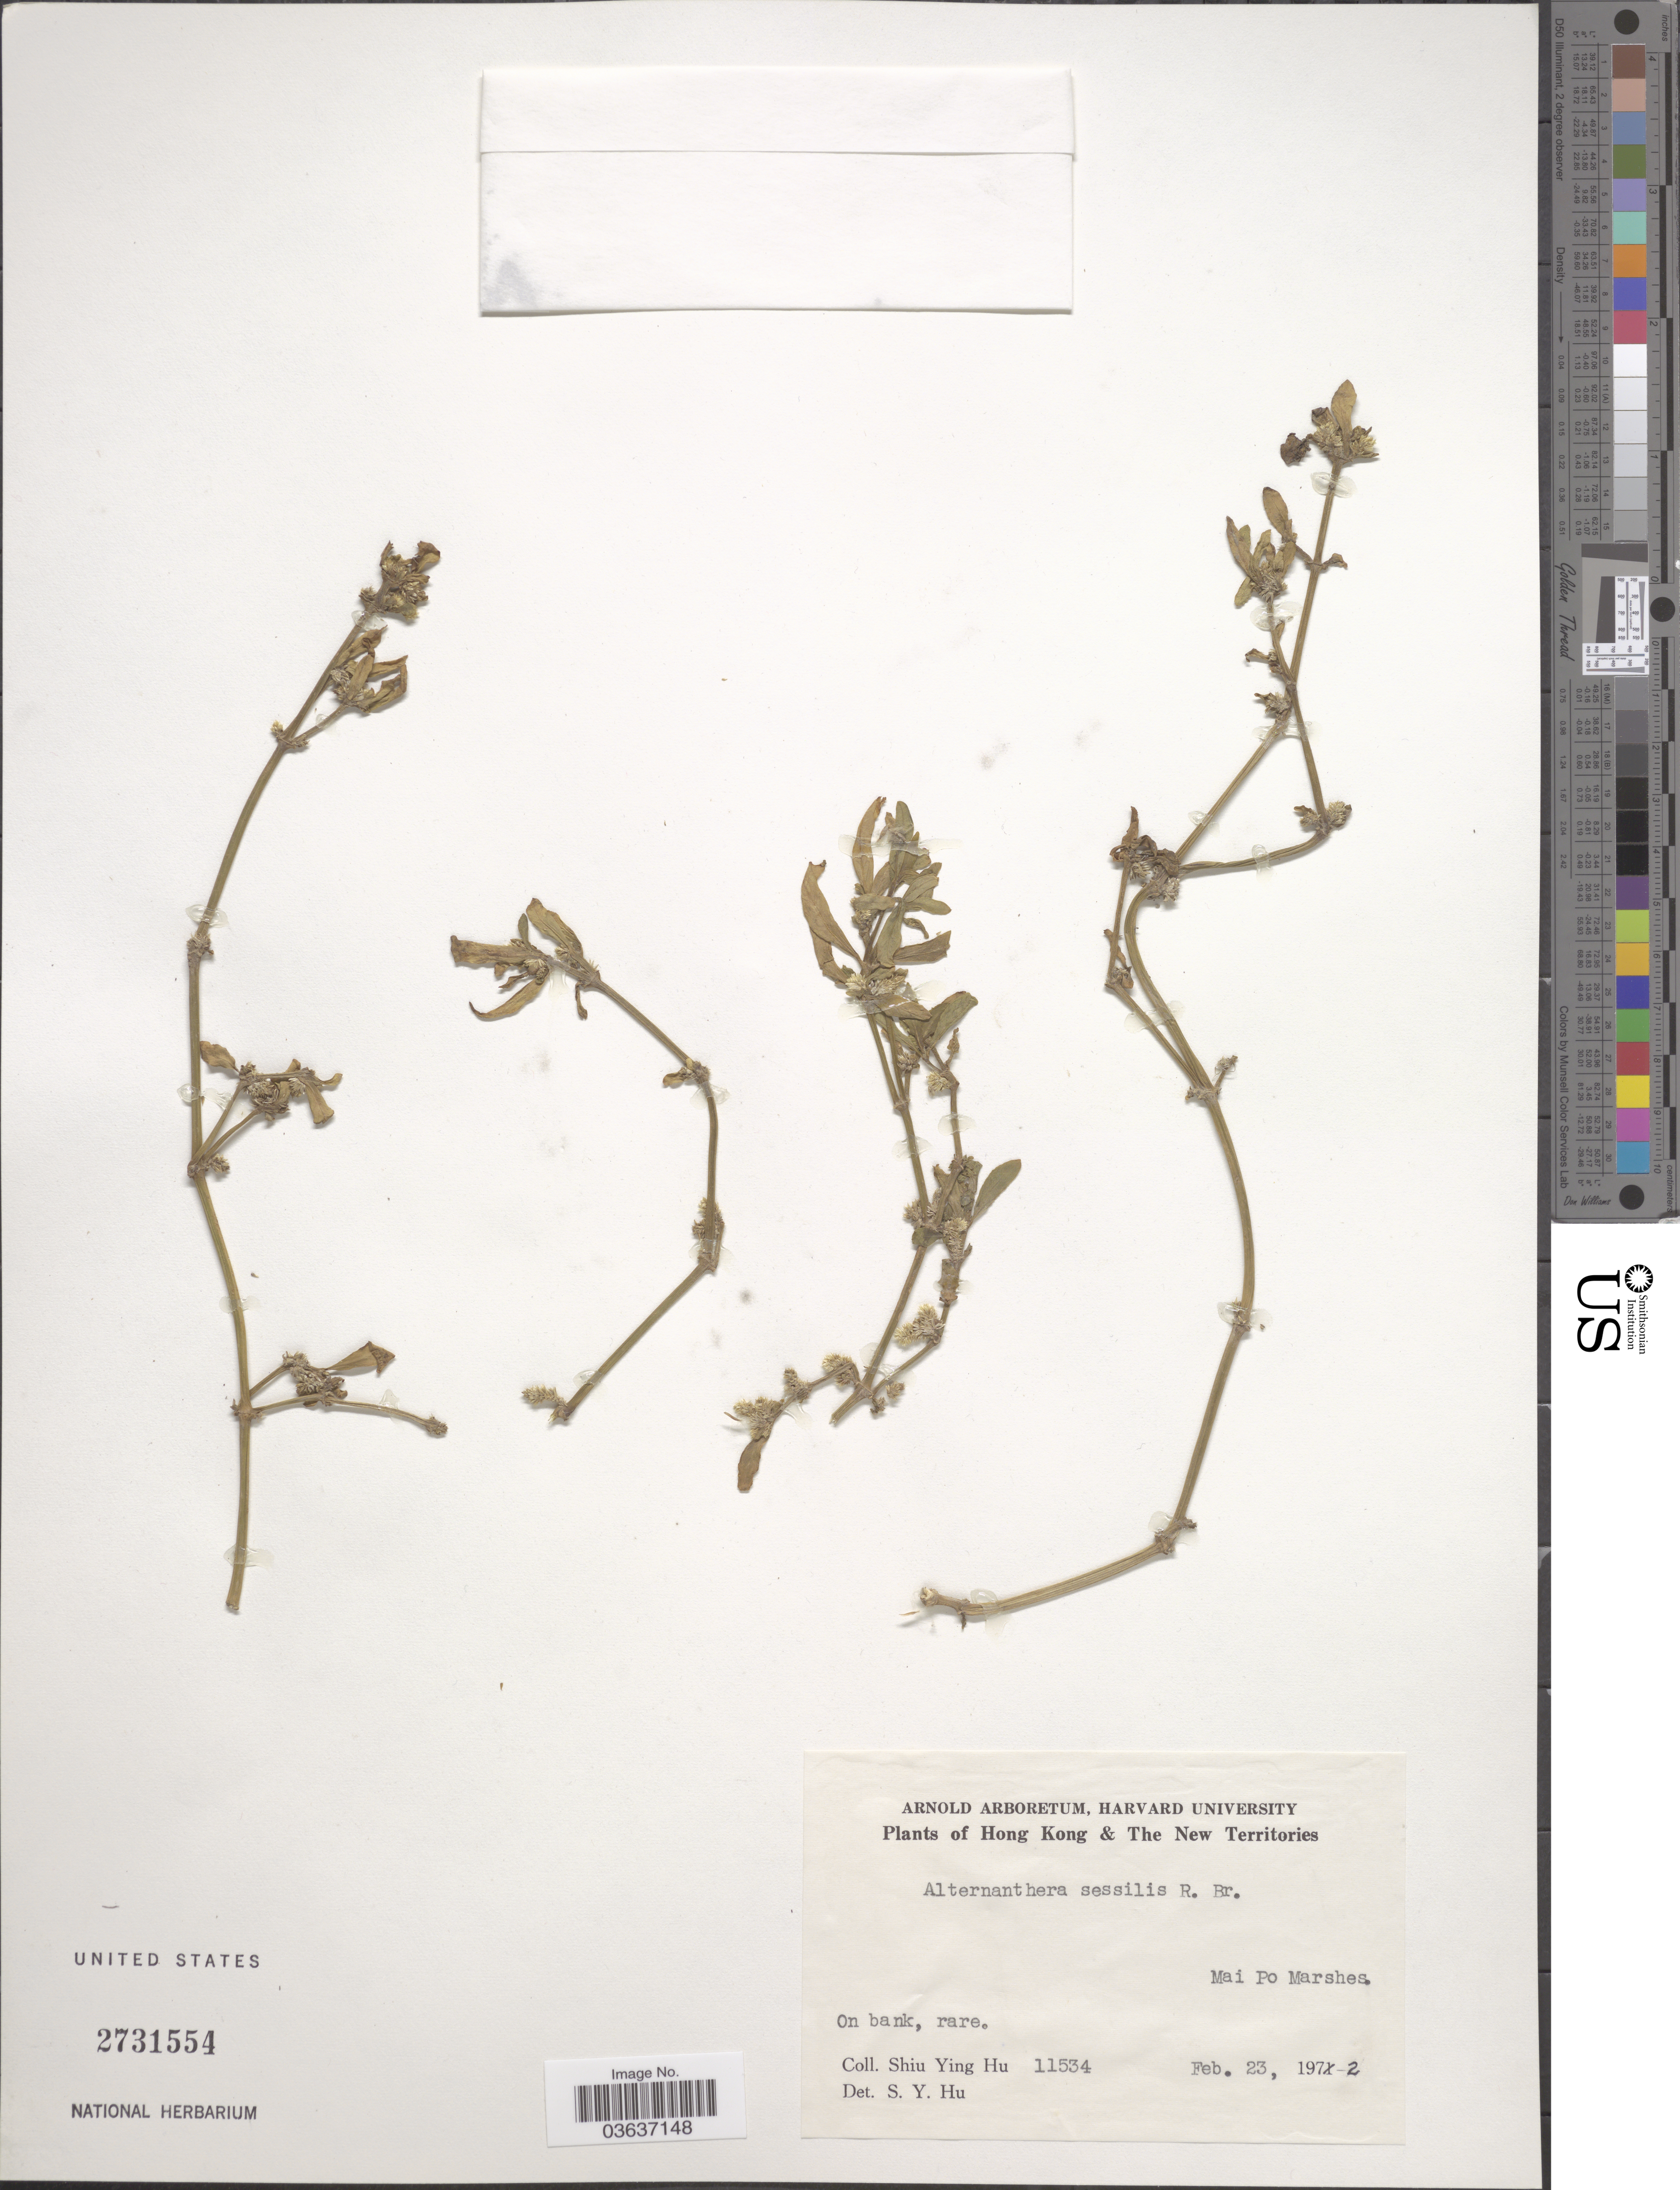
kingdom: Plantae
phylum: Tracheophyta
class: Magnoliopsida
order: Caryophyllales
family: Amaranthaceae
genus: Alternanthera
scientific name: Alternanthera sessilis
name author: (L.) DC.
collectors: S. Y. Hu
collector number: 11534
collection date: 1972-02-23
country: China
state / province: Hong Kong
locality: The New Territories. Mai Po Marshes.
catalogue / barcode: US 2731554